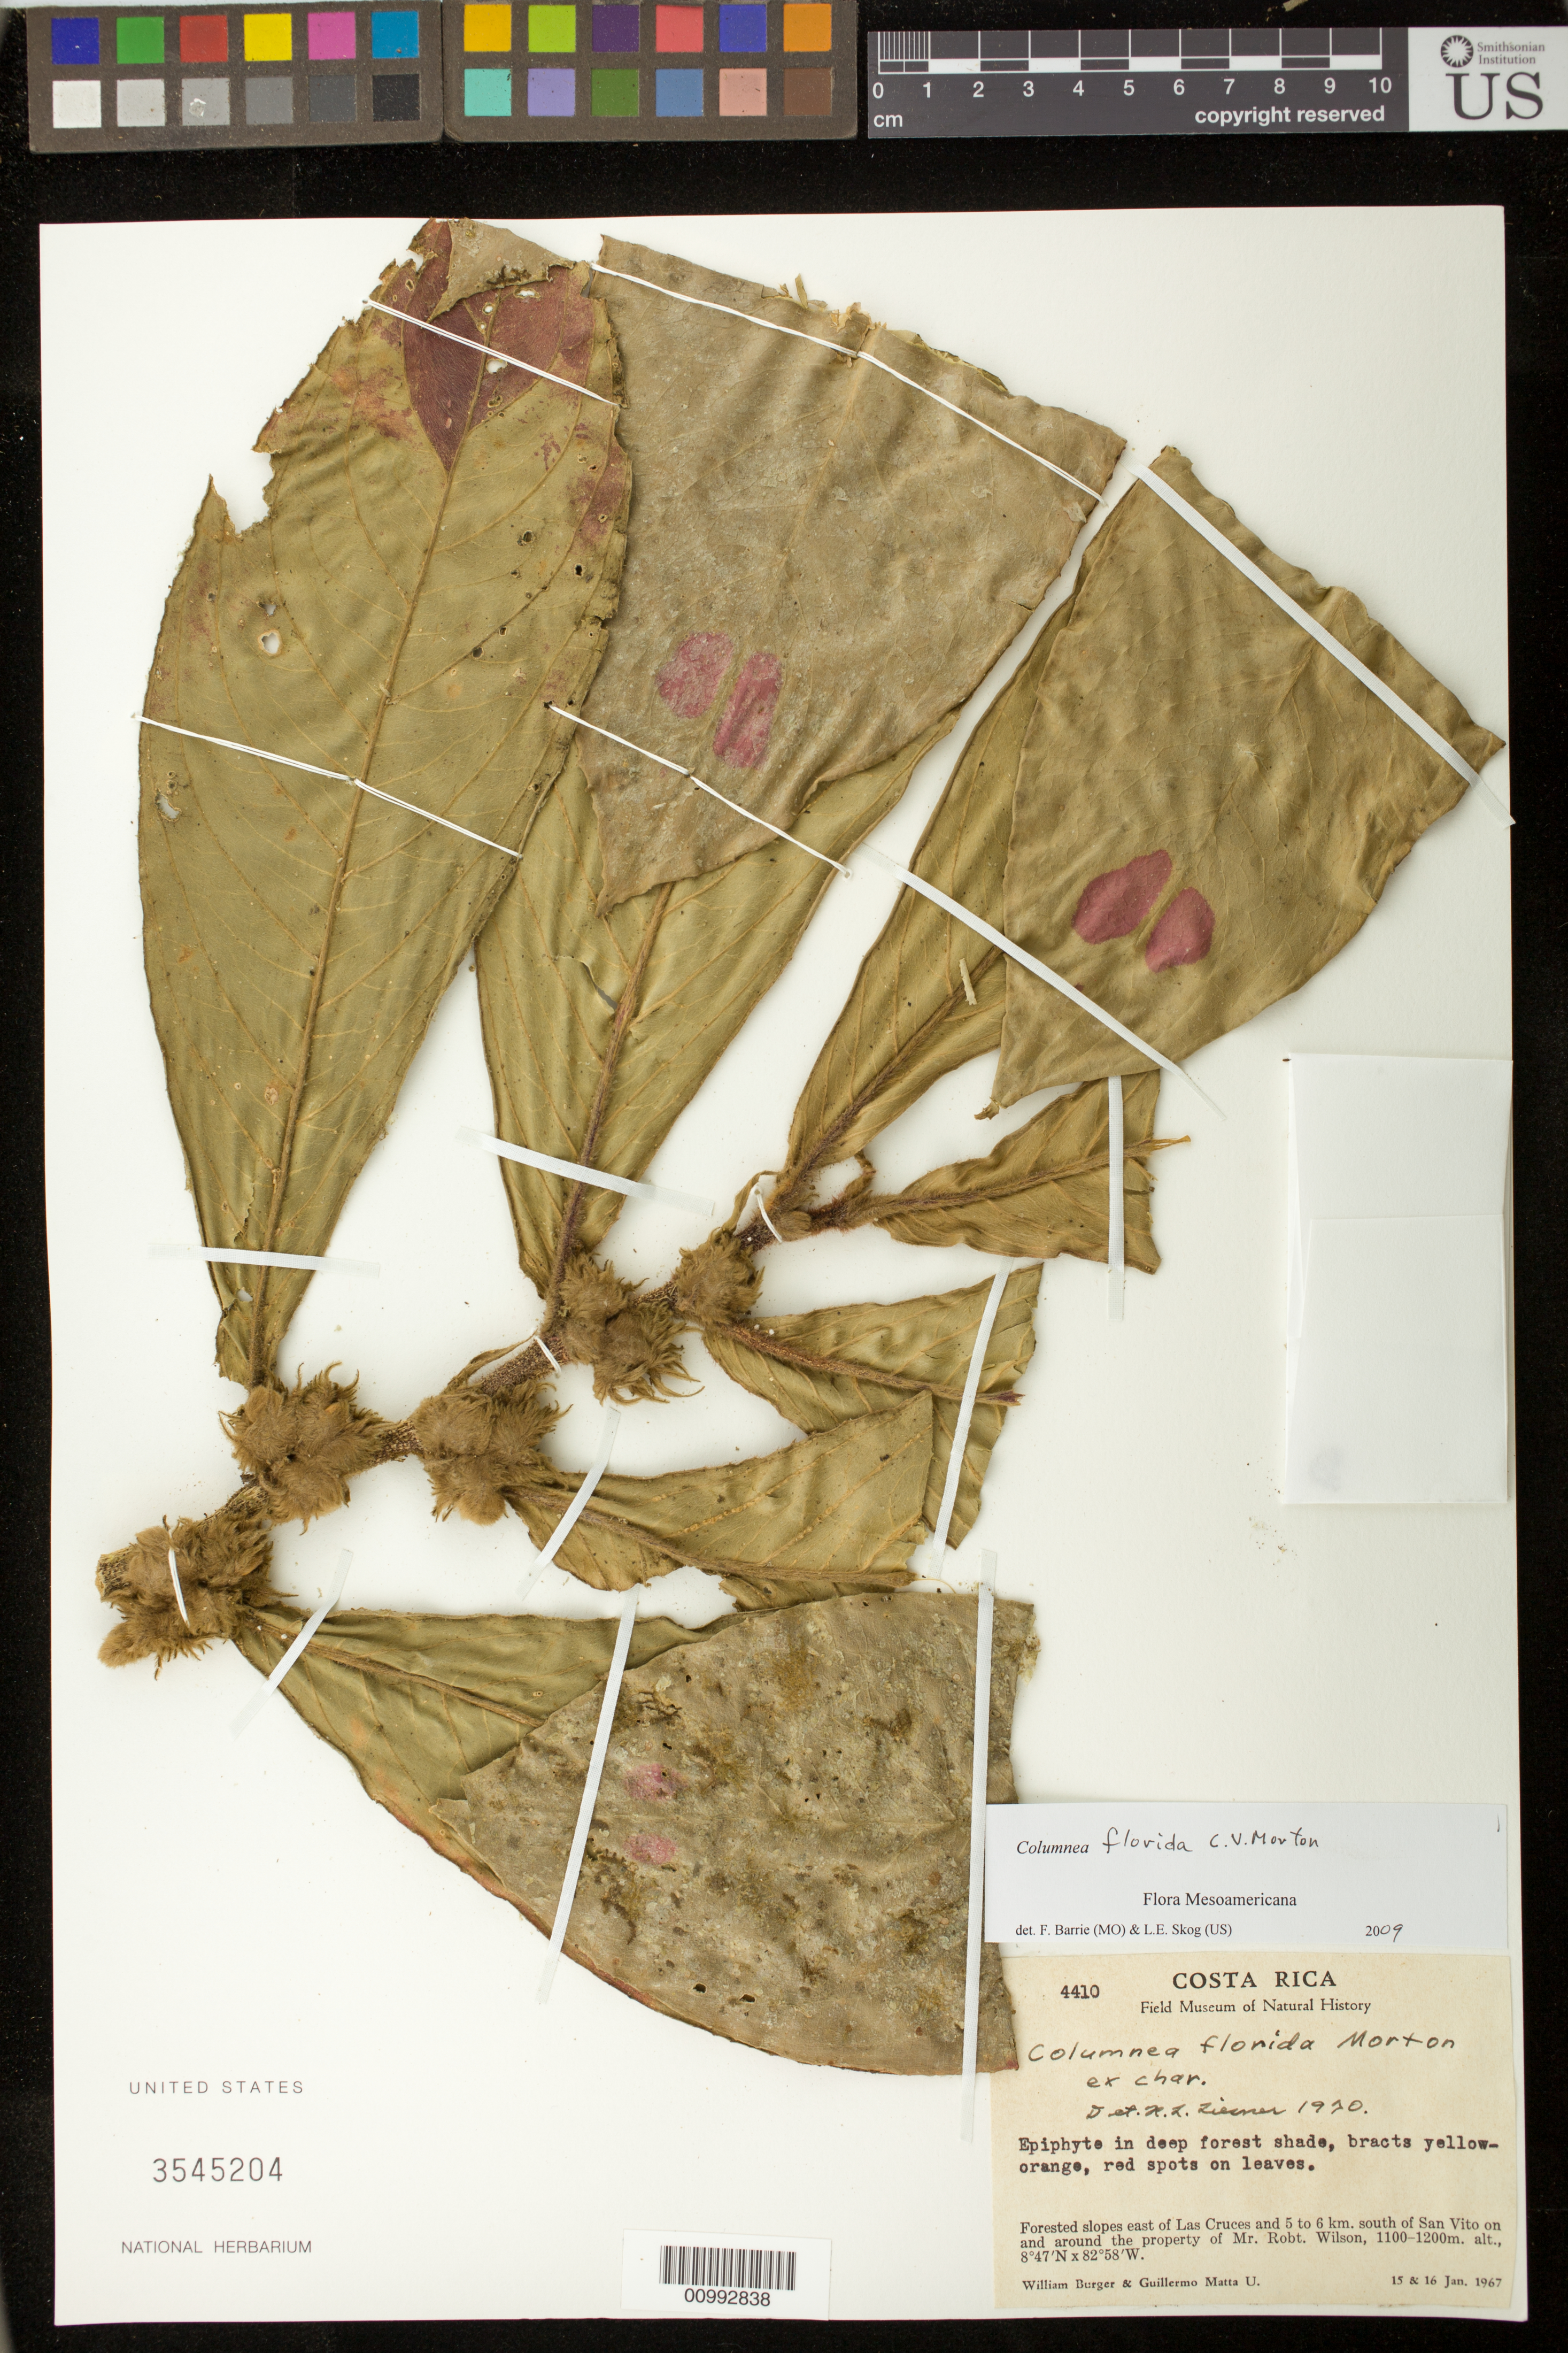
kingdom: Plantae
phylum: Tracheophyta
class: Magnoliopsida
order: Lamiales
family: Gesneriaceae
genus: Columnea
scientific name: Columnea florida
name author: C.V. Morton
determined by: Barrie, F. R.; Skog, Laurence E.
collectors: W. Burger & G. Matta U.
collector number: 4410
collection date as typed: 15-16 Jan 1967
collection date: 1967-01-15/1967-01-16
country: Costa Rica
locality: Forested slopes east of Las Cruces and 5-6 km south of San Vito on and around the property of Mr. Robt. Wilson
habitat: Forested slopes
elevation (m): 1100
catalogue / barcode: US 3545204